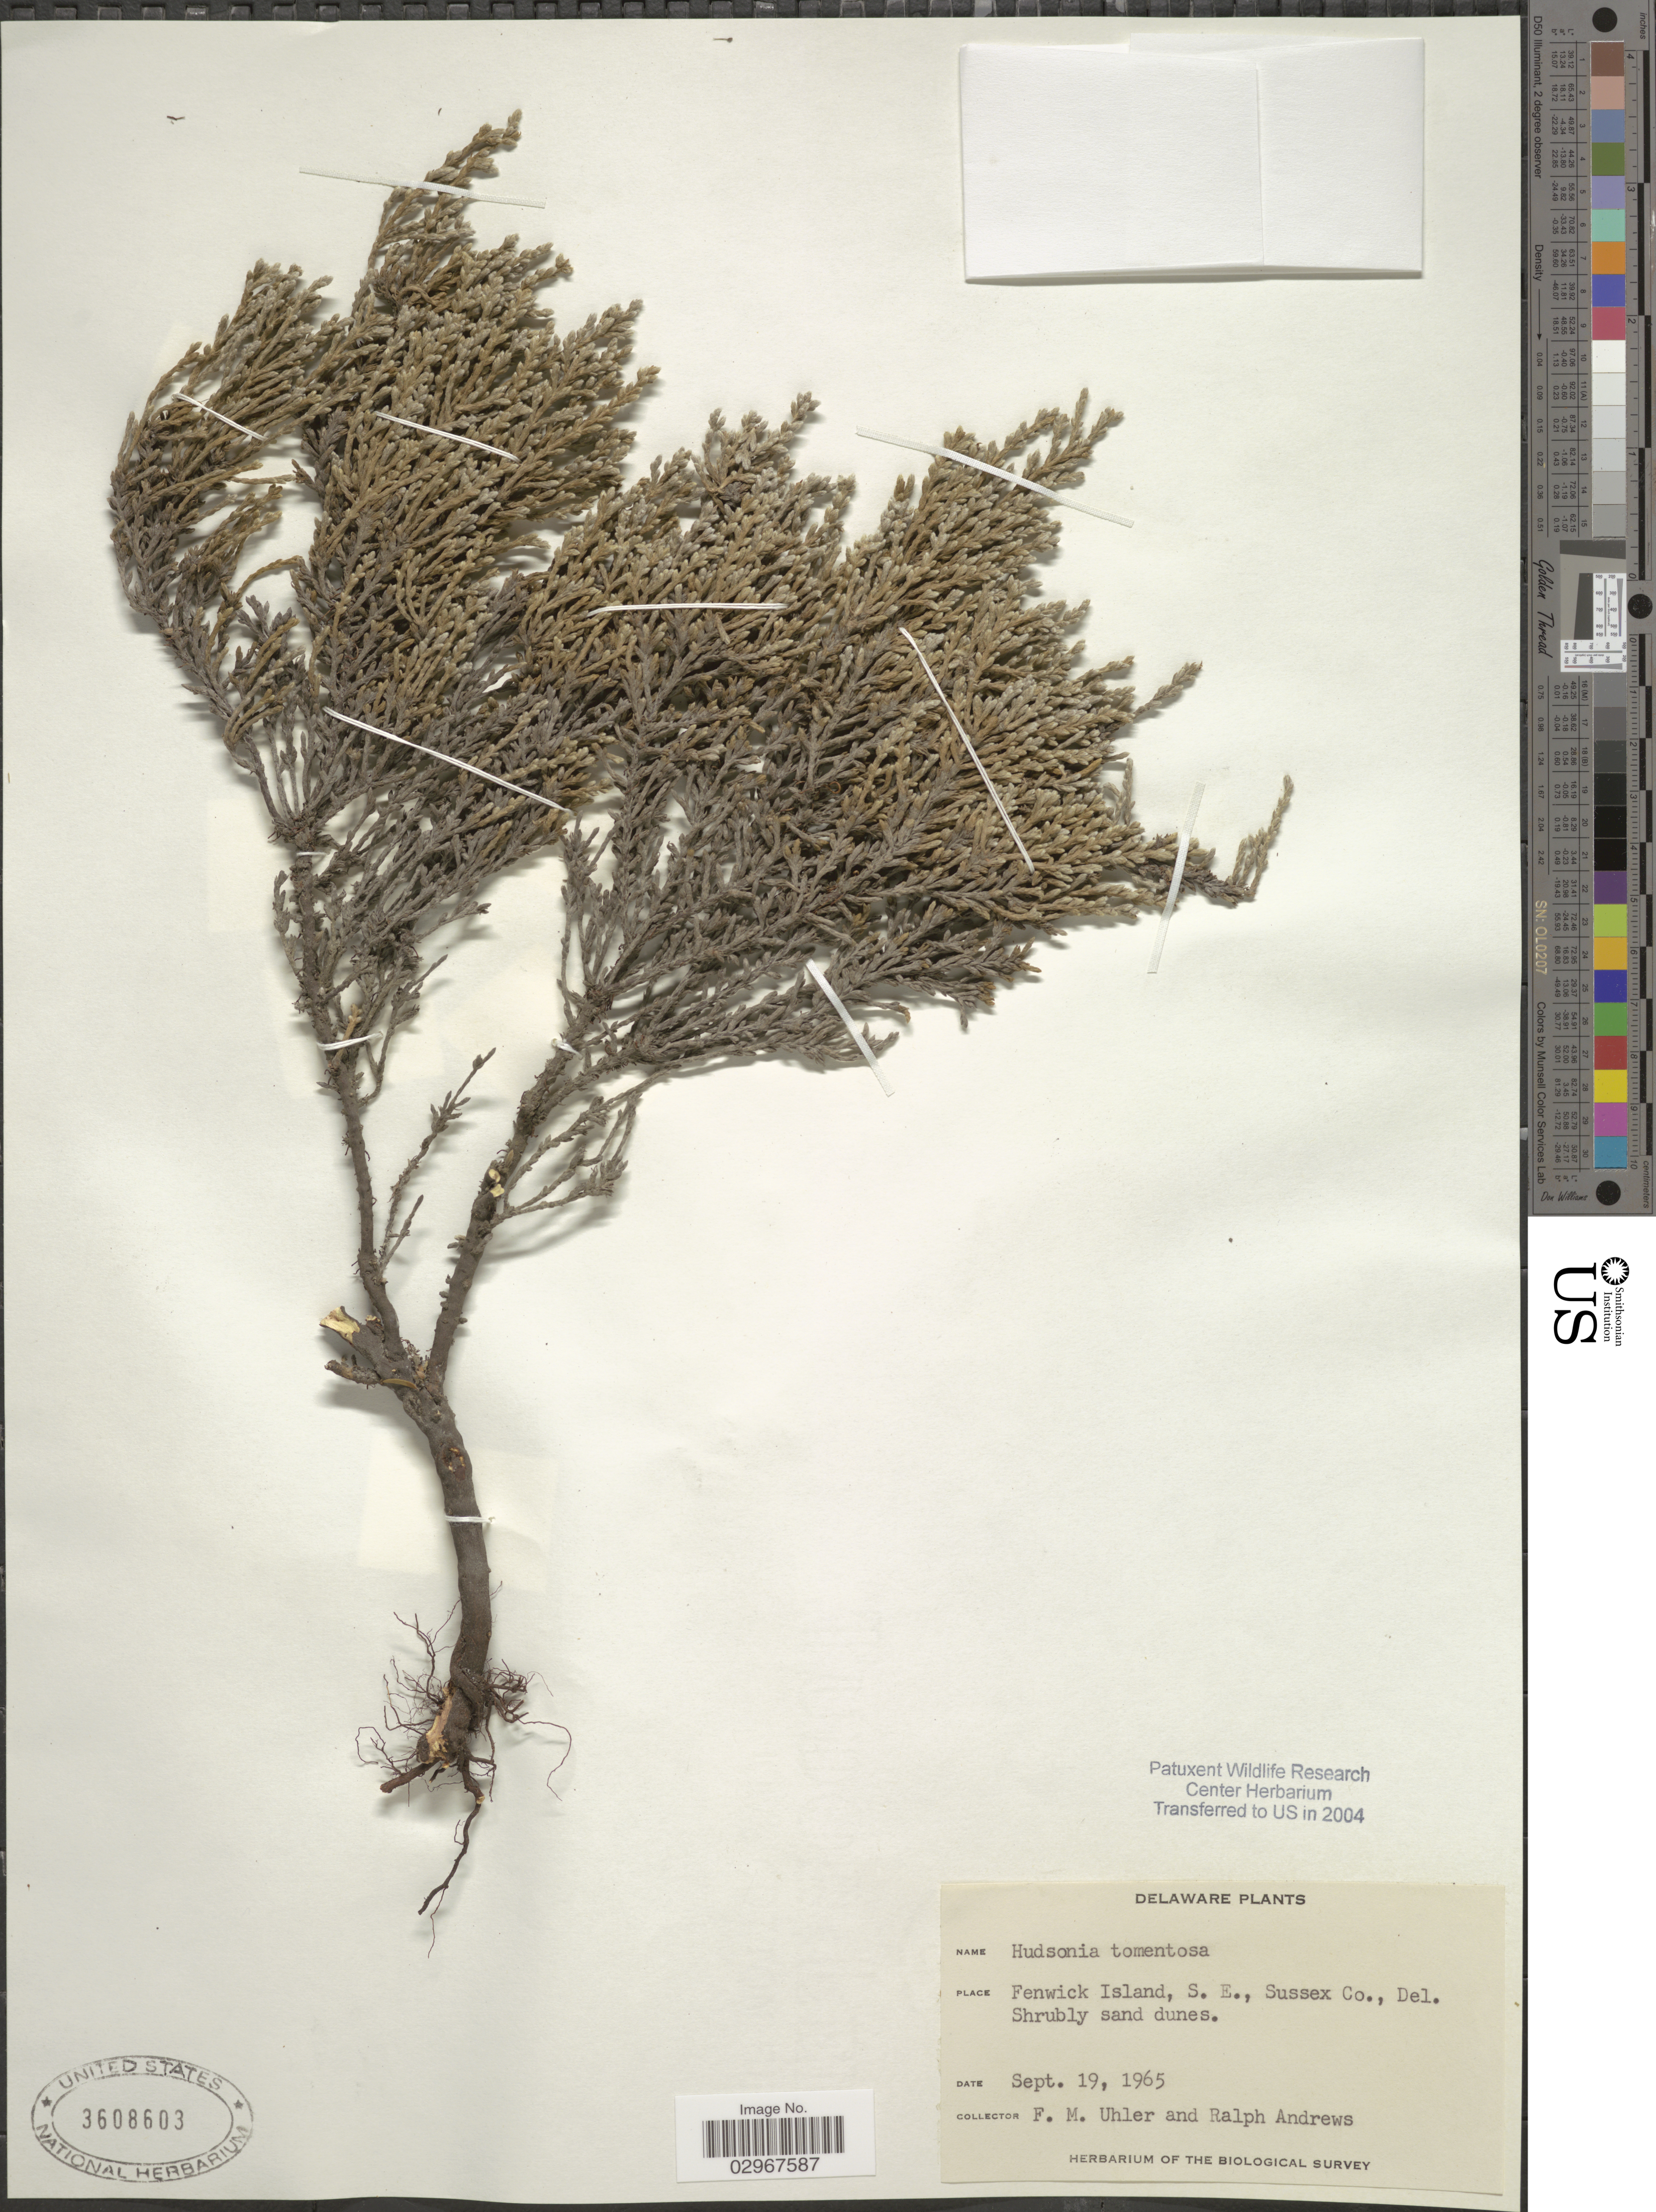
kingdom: Plantae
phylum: Tracheophyta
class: Magnoliopsida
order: Malvales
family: Cistaceae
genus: Hudsonia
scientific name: Hudsonia tomentosa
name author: Nutt.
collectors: F. M. Uhler & R. Andrews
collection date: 1965-09-19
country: United States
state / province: Delaware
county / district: Sussex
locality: Fenwick Island, S.E., Sussex Co., Del.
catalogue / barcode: US 3608603